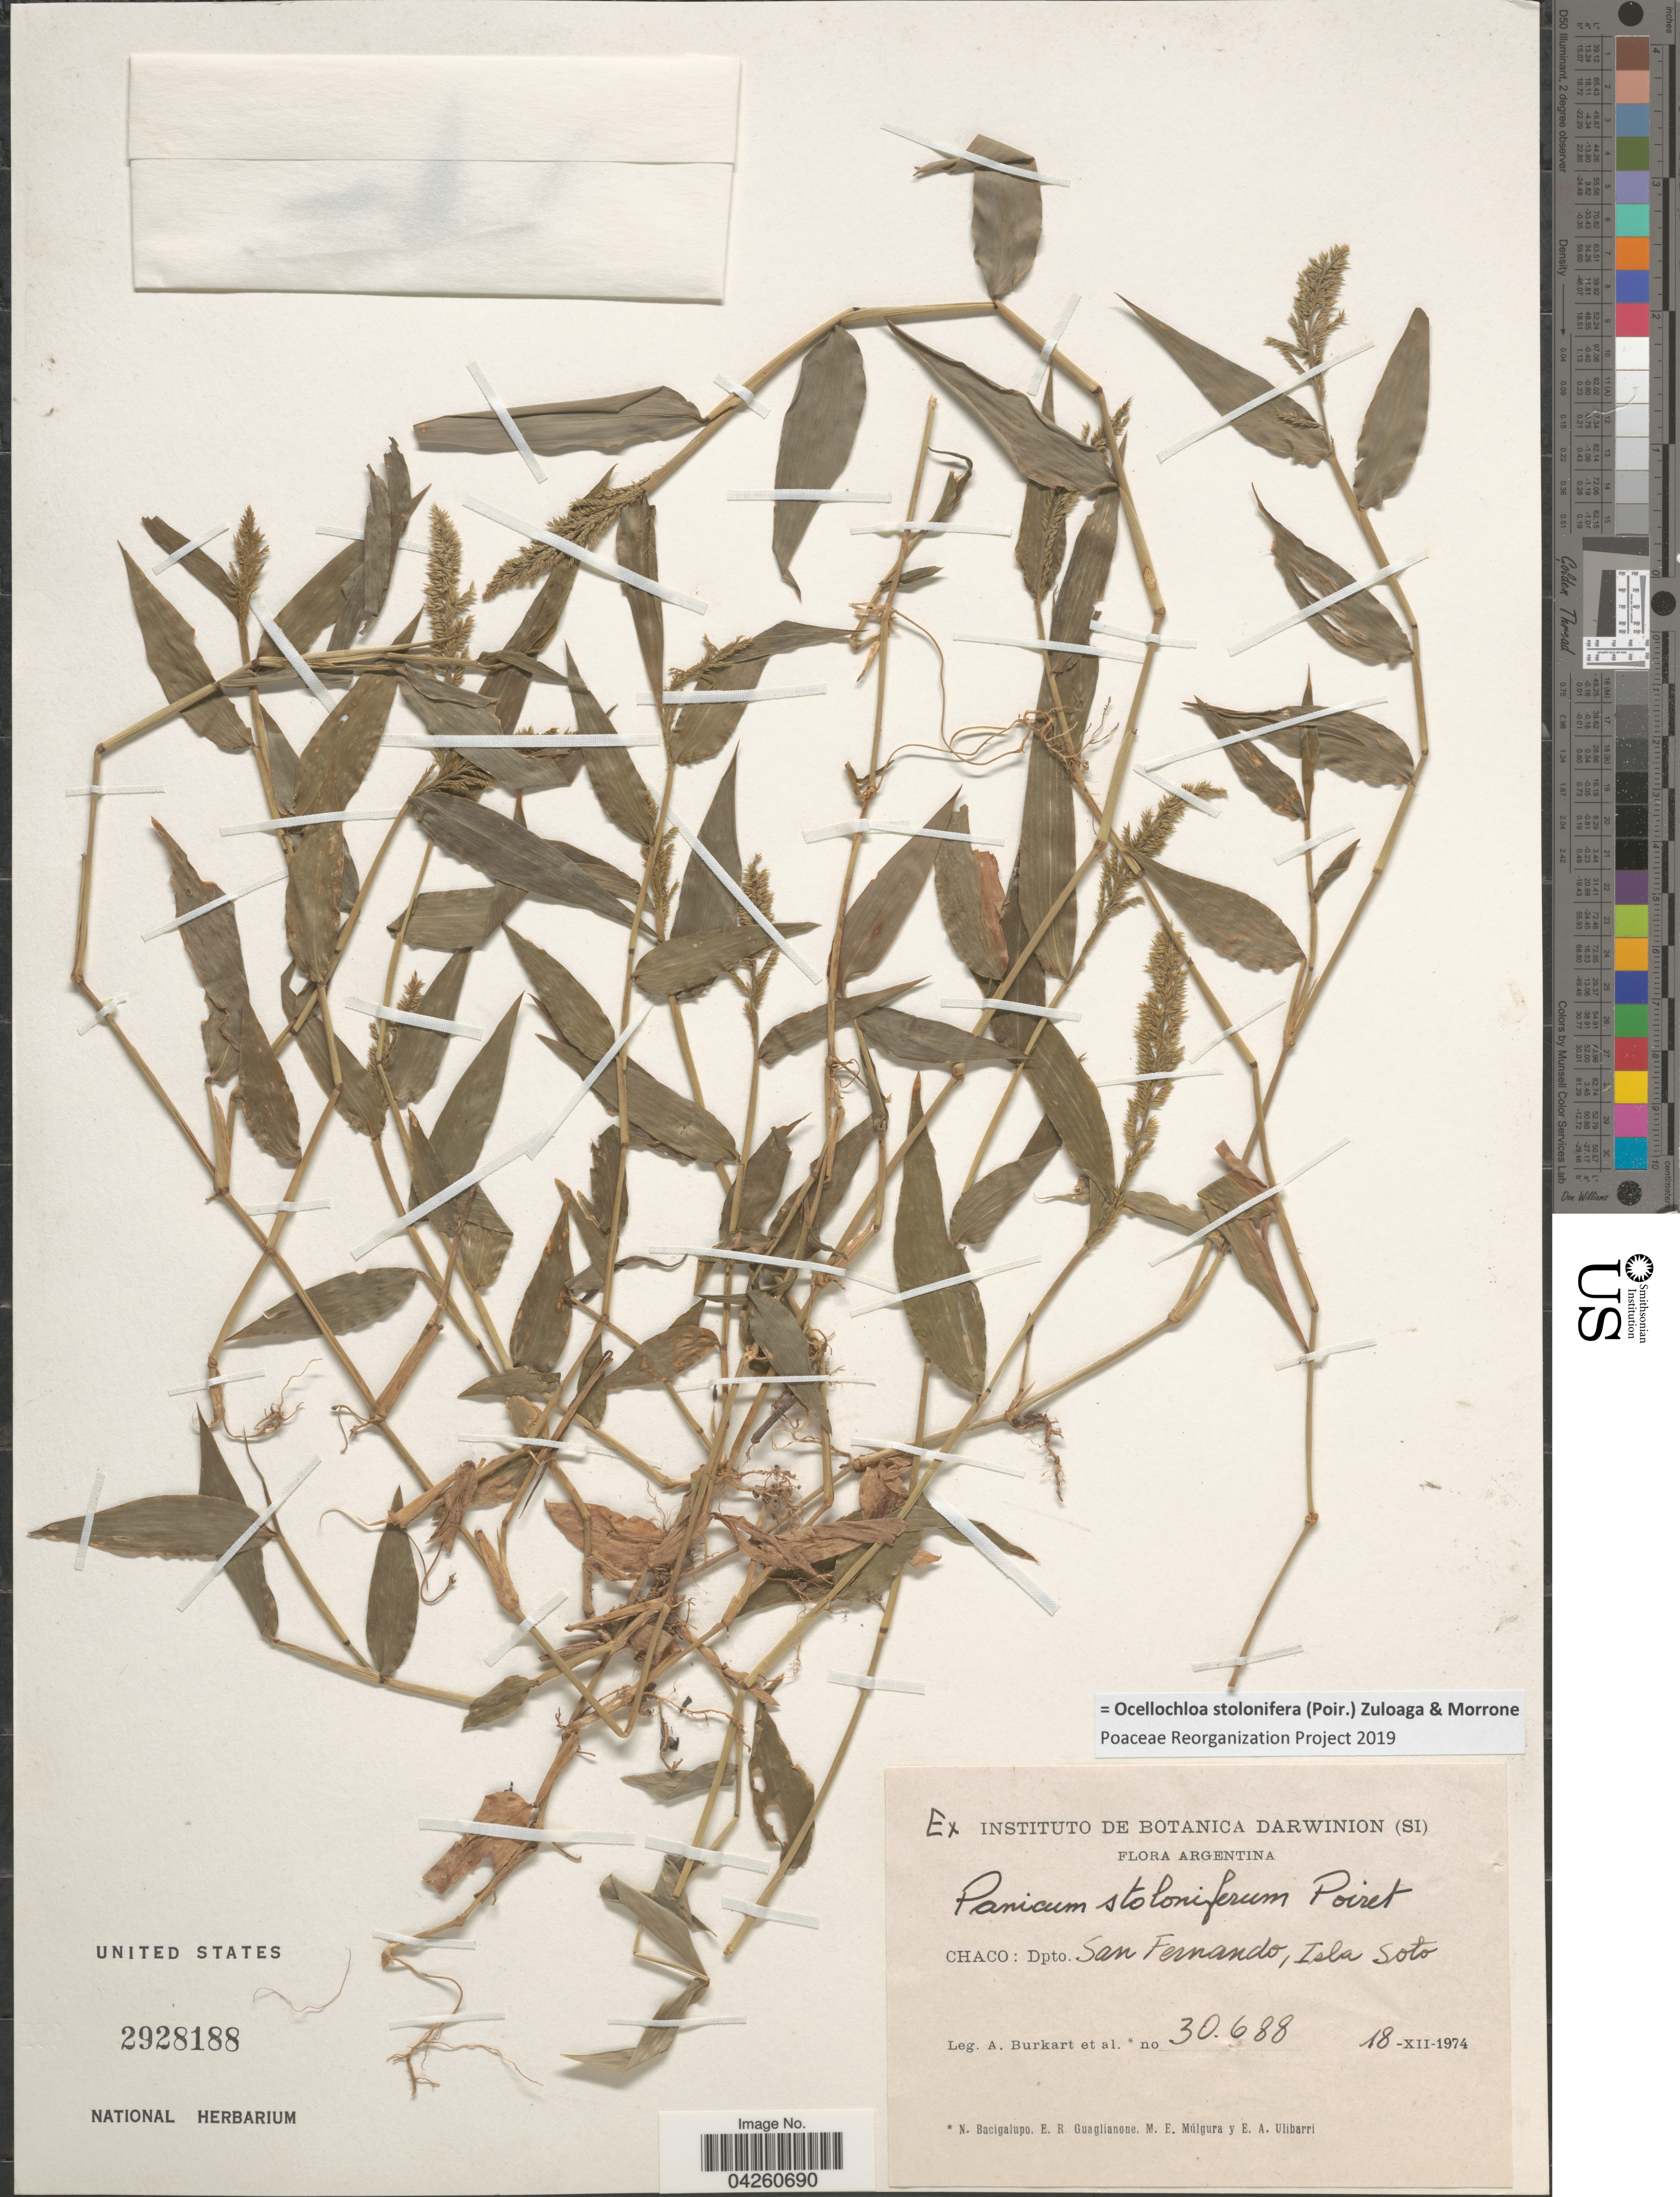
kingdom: Plantae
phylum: Tracheophyta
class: Liliopsida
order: Poales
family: Poaceae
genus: Ocellochloa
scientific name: Ocellochloa stolonifera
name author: (Poir.) Zuloaga & Morrone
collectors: A. E. Burkart, N. M. Bacigalupo, E. R. Guaglianone, M. E. Múlgura & E. A. Ulibarri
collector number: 30688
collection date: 1974-12-18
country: Argentina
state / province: Chaco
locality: Dpto. San Fernando, Isla Soto.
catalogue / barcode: US 2928188